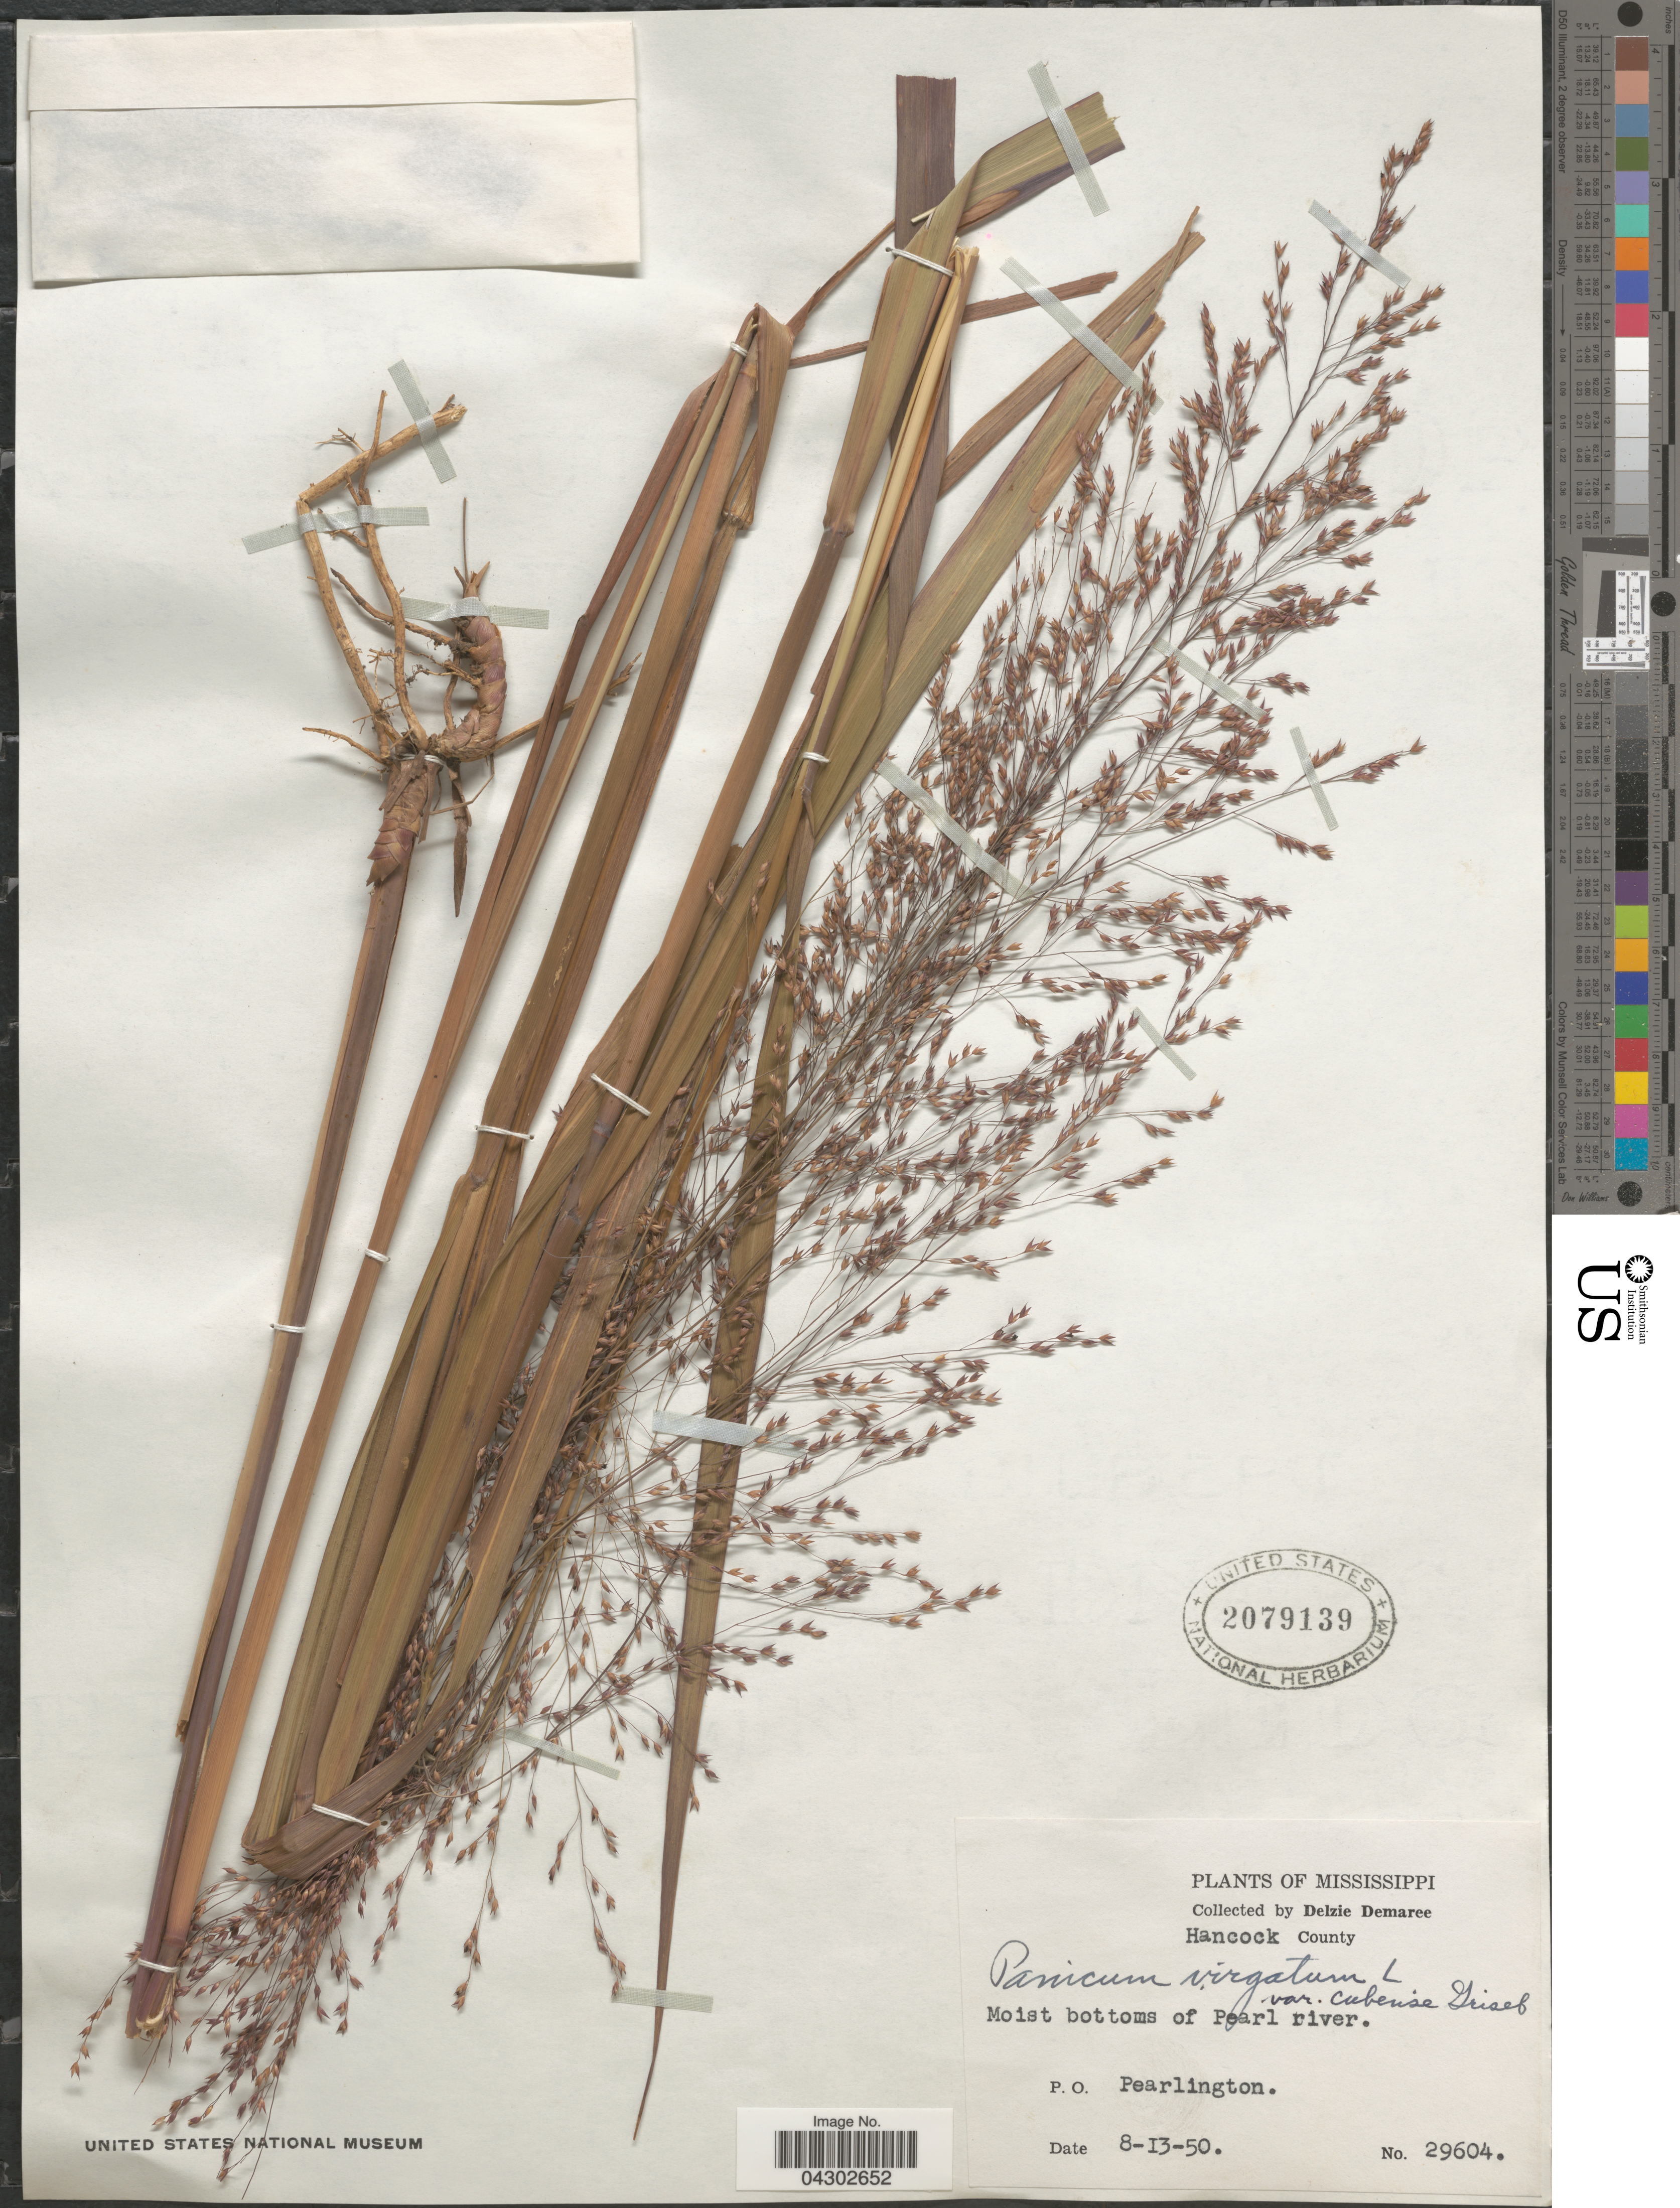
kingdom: Plantae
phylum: Tracheophyta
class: Liliopsida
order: Poales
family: Poaceae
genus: Panicum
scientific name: Panicum virgatum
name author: L.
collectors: D. Demaree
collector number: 29604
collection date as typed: Transcribed d/m/y: 13/8/50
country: United States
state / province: Mississippi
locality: Hancock County. Moist bottoms of Pearl river. P. O. Pearlington.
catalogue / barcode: US 2079139